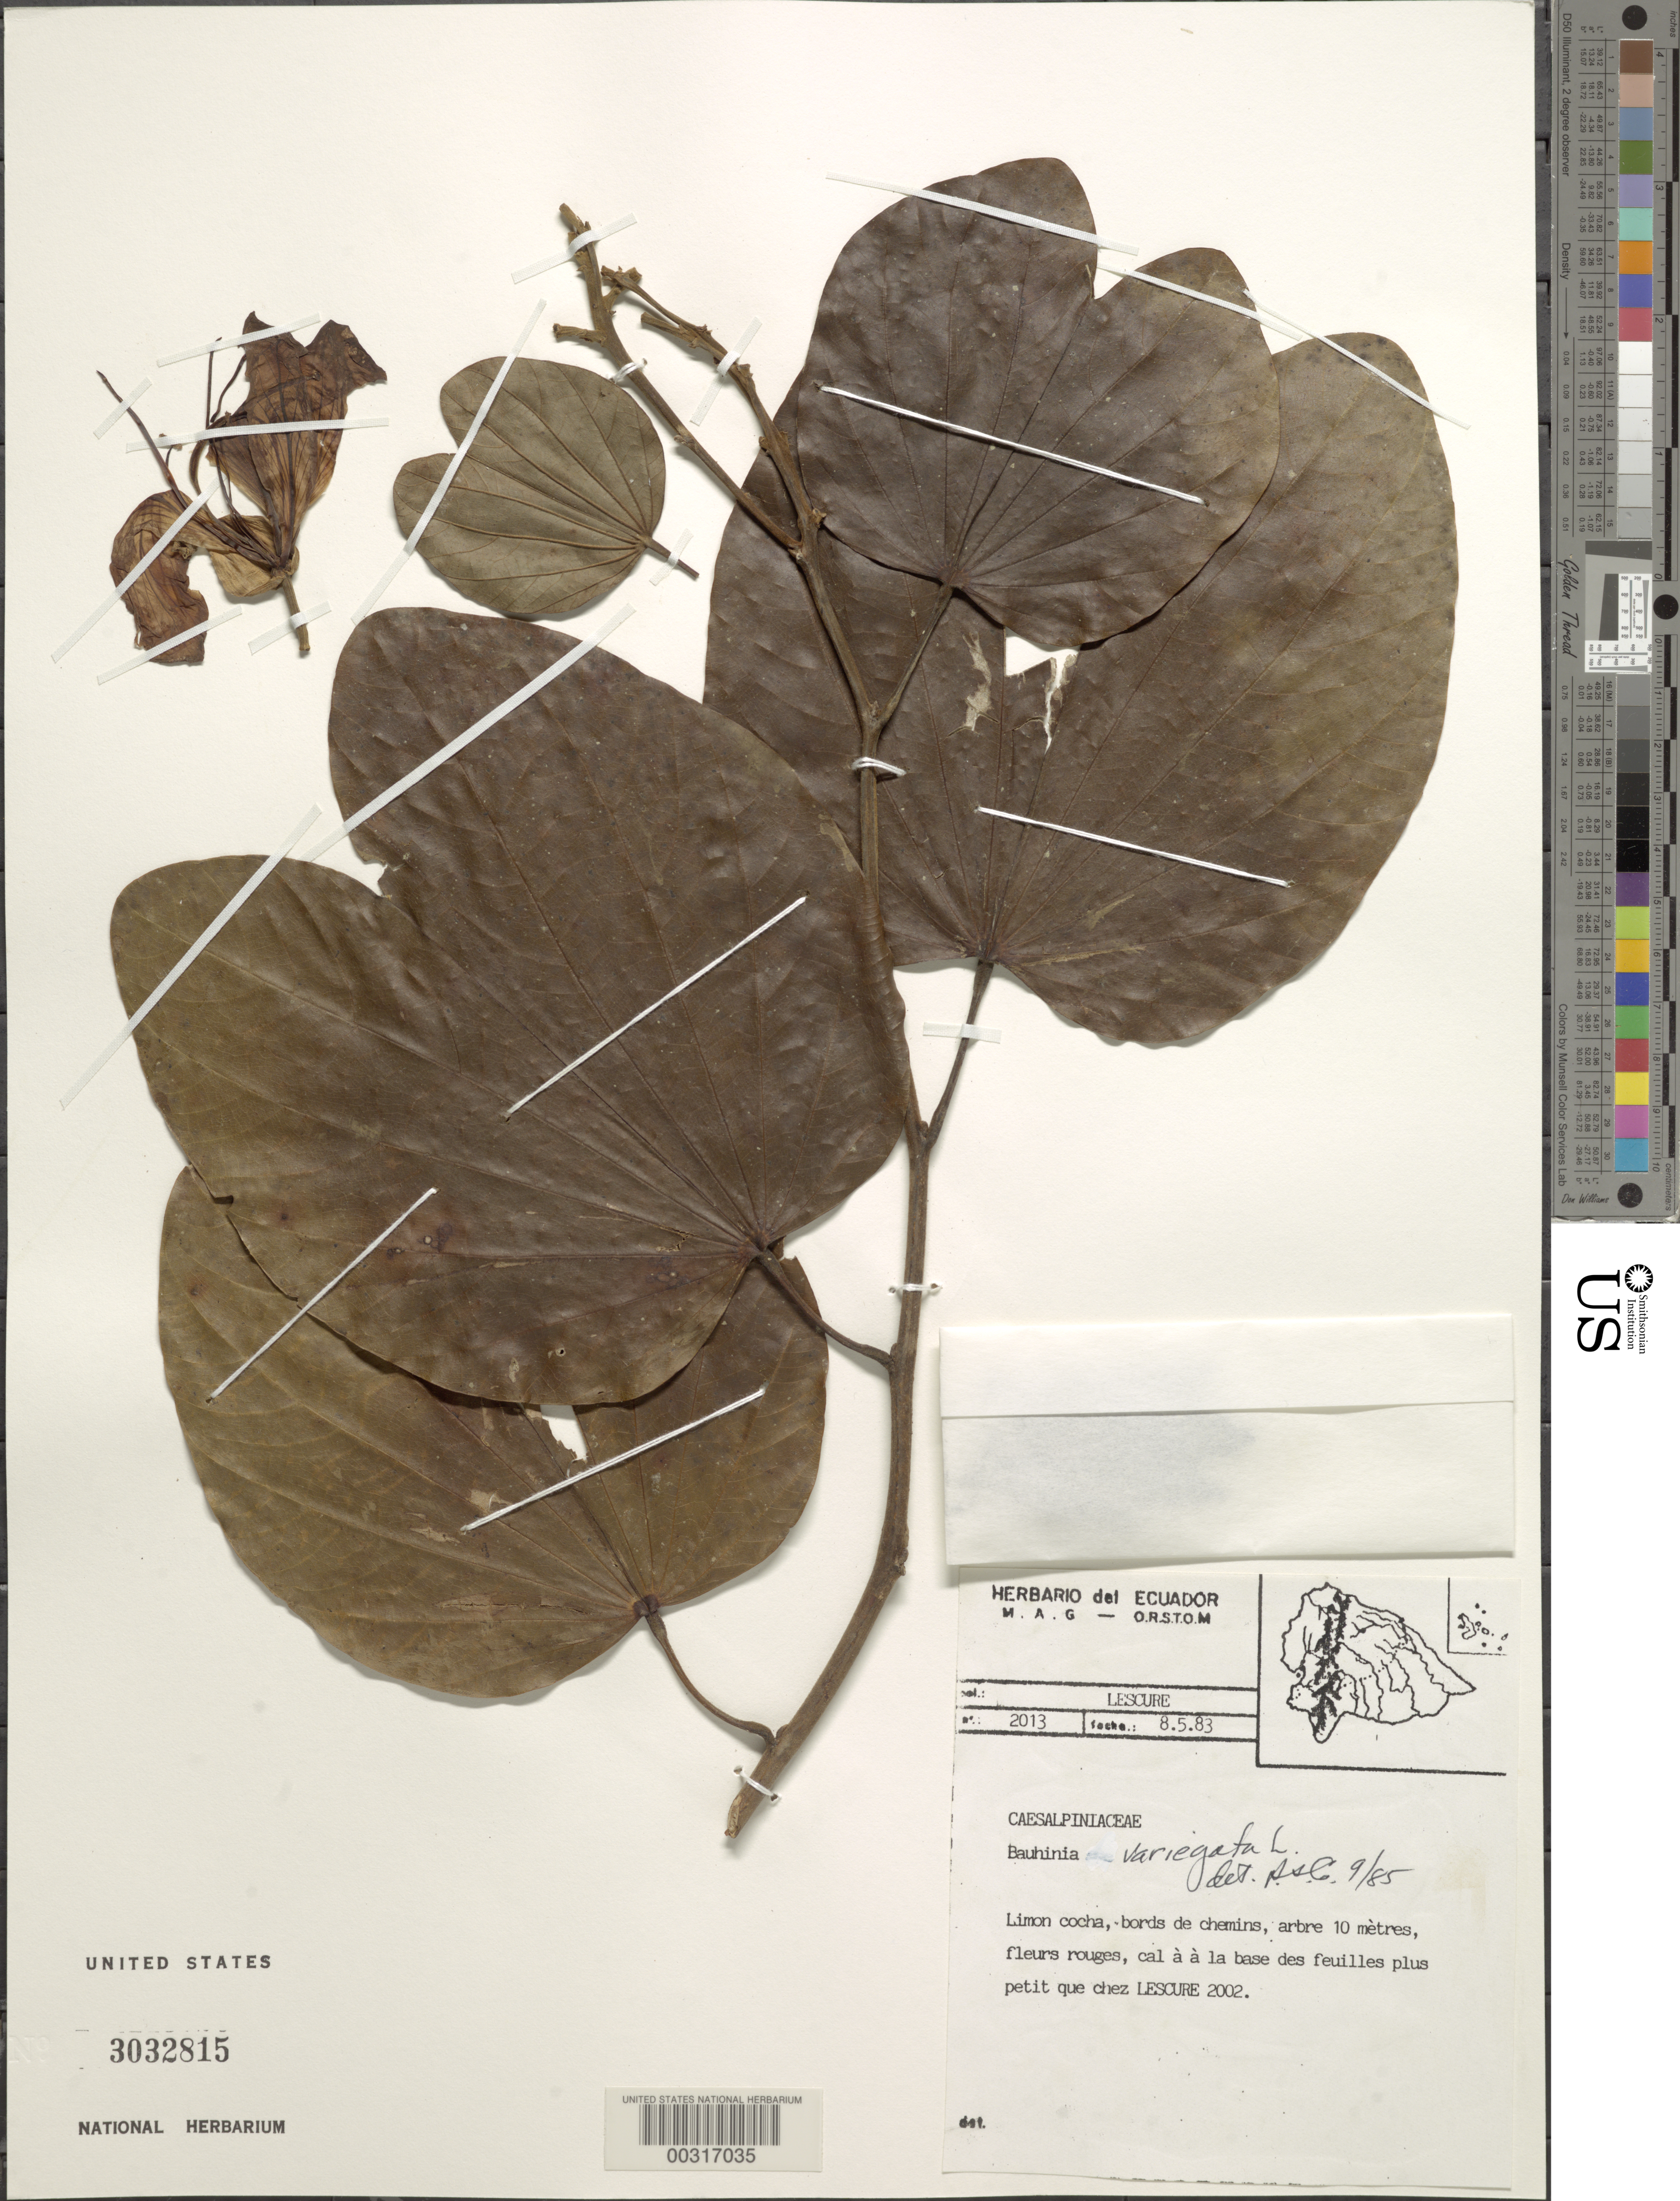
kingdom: Plantae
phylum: Tracheophyta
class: Magnoliopsida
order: Fabales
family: Fabaceae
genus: Bauhinia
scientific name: Bauhinia variegata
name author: L.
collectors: -. Lescure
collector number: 2013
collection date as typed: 08 May 1983 or 05 Aug 1983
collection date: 1983-05-08 or 1983-08-05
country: Ecuador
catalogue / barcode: US 3032815